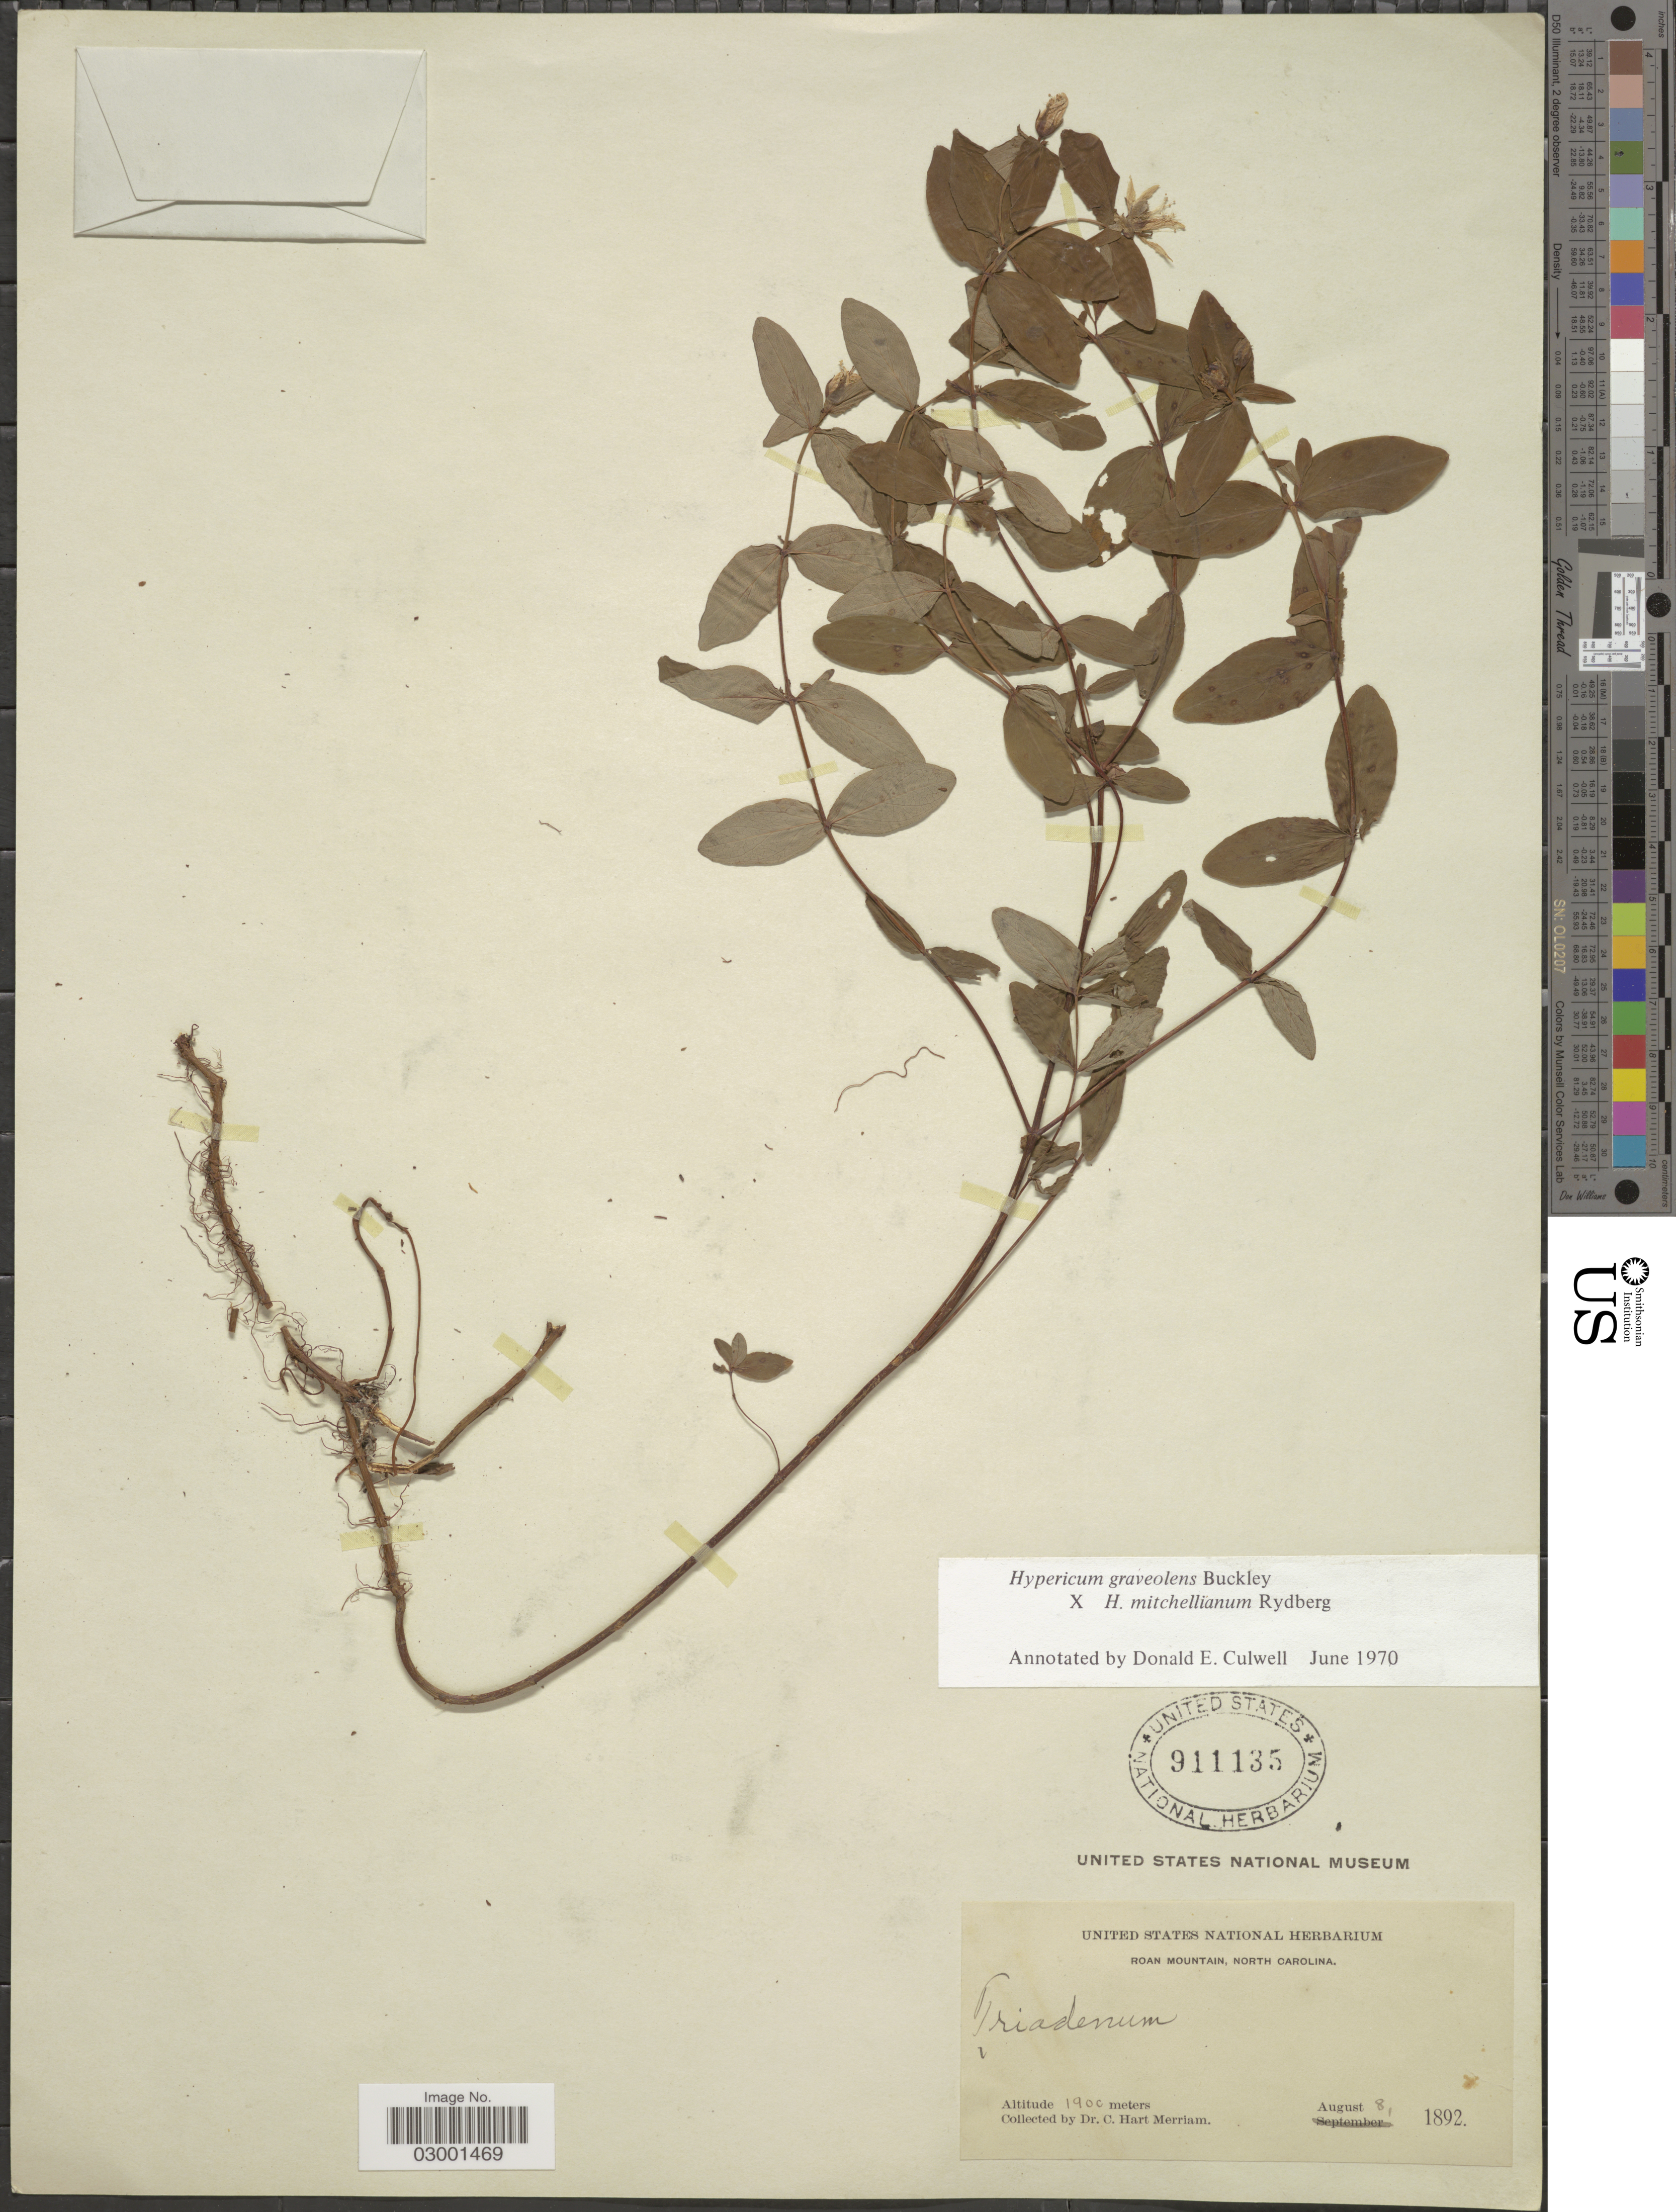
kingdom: Plantae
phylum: Tracheophyta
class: Magnoliopsida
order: Malpighiales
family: Hypericaceae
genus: Hypericum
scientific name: Hypericum graveolens x H. x mitchellianum Rydb.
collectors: C. Merriam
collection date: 1892-08-08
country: United States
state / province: North Carolina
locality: Roan Mountain.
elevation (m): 1900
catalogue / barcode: US 911135